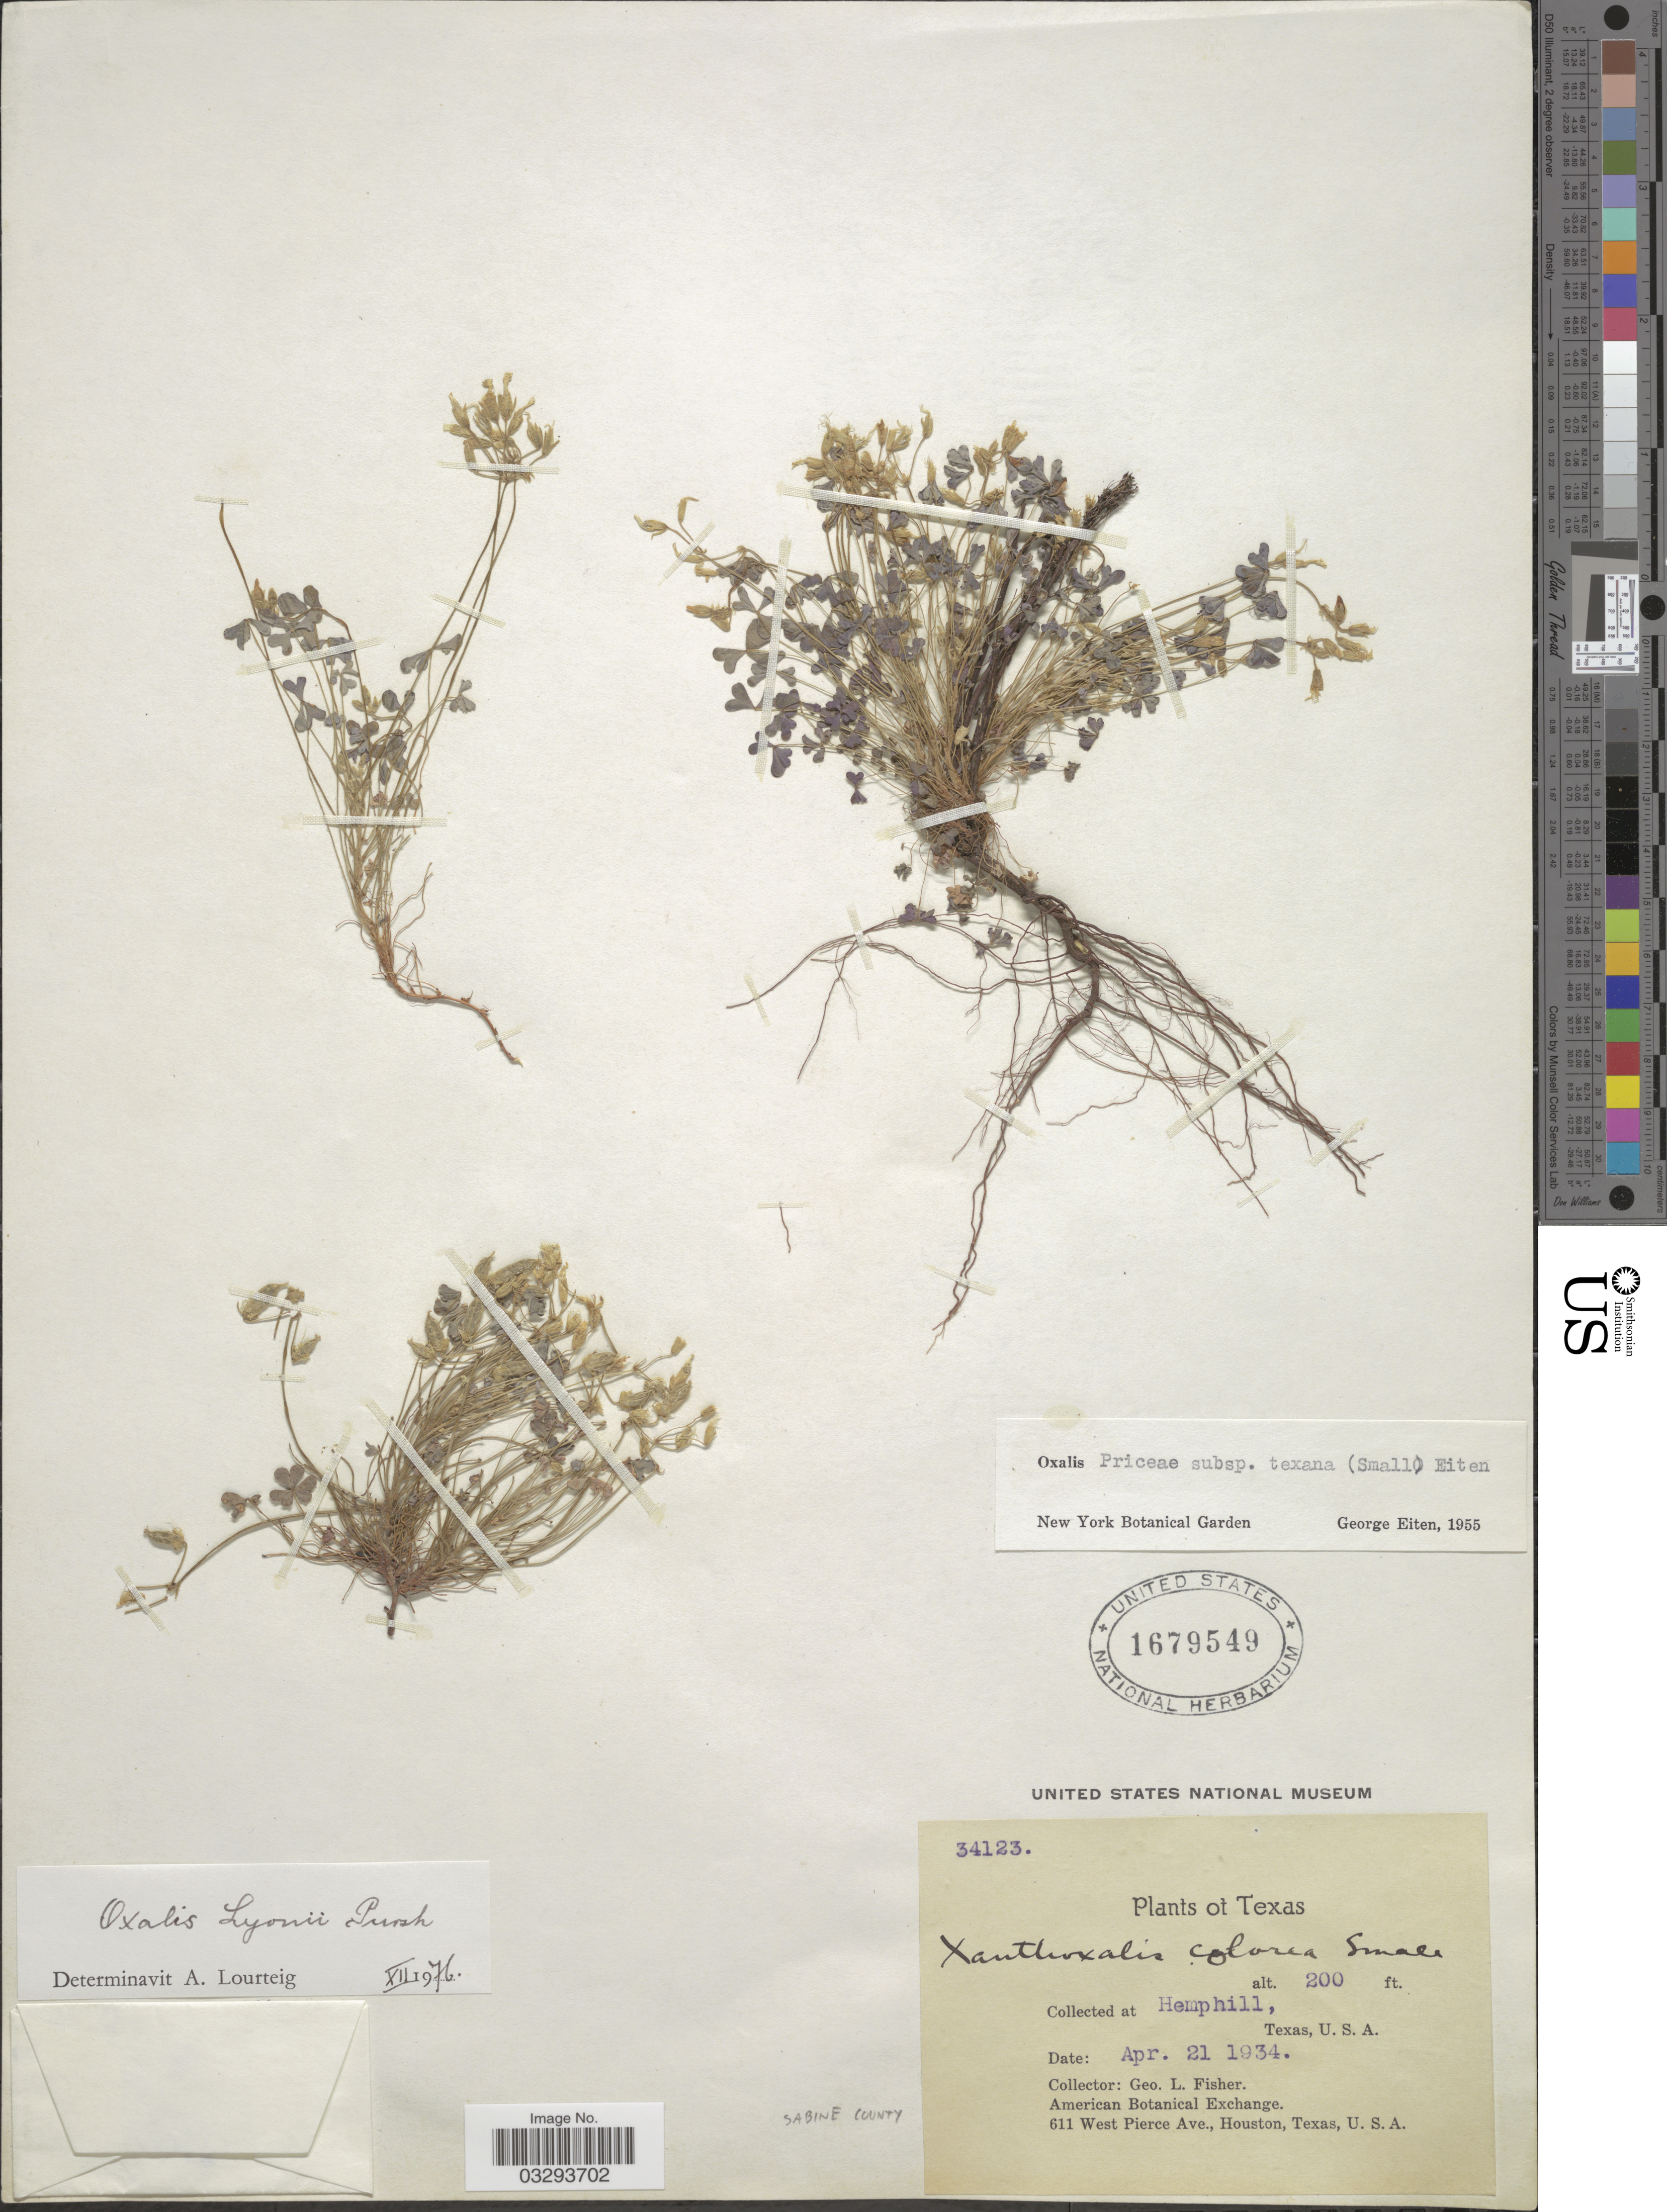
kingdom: Plantae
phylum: Tracheophyta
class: Magnoliopsida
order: Oxalidales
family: Oxalidaceae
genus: Oxalis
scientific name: Oxalis lyonii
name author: Pursh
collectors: G. L. Fisher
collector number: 34123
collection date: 1934-04-21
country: United States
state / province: Texas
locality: Hemphill. Sabine County.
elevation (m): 61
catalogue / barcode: US 1679549